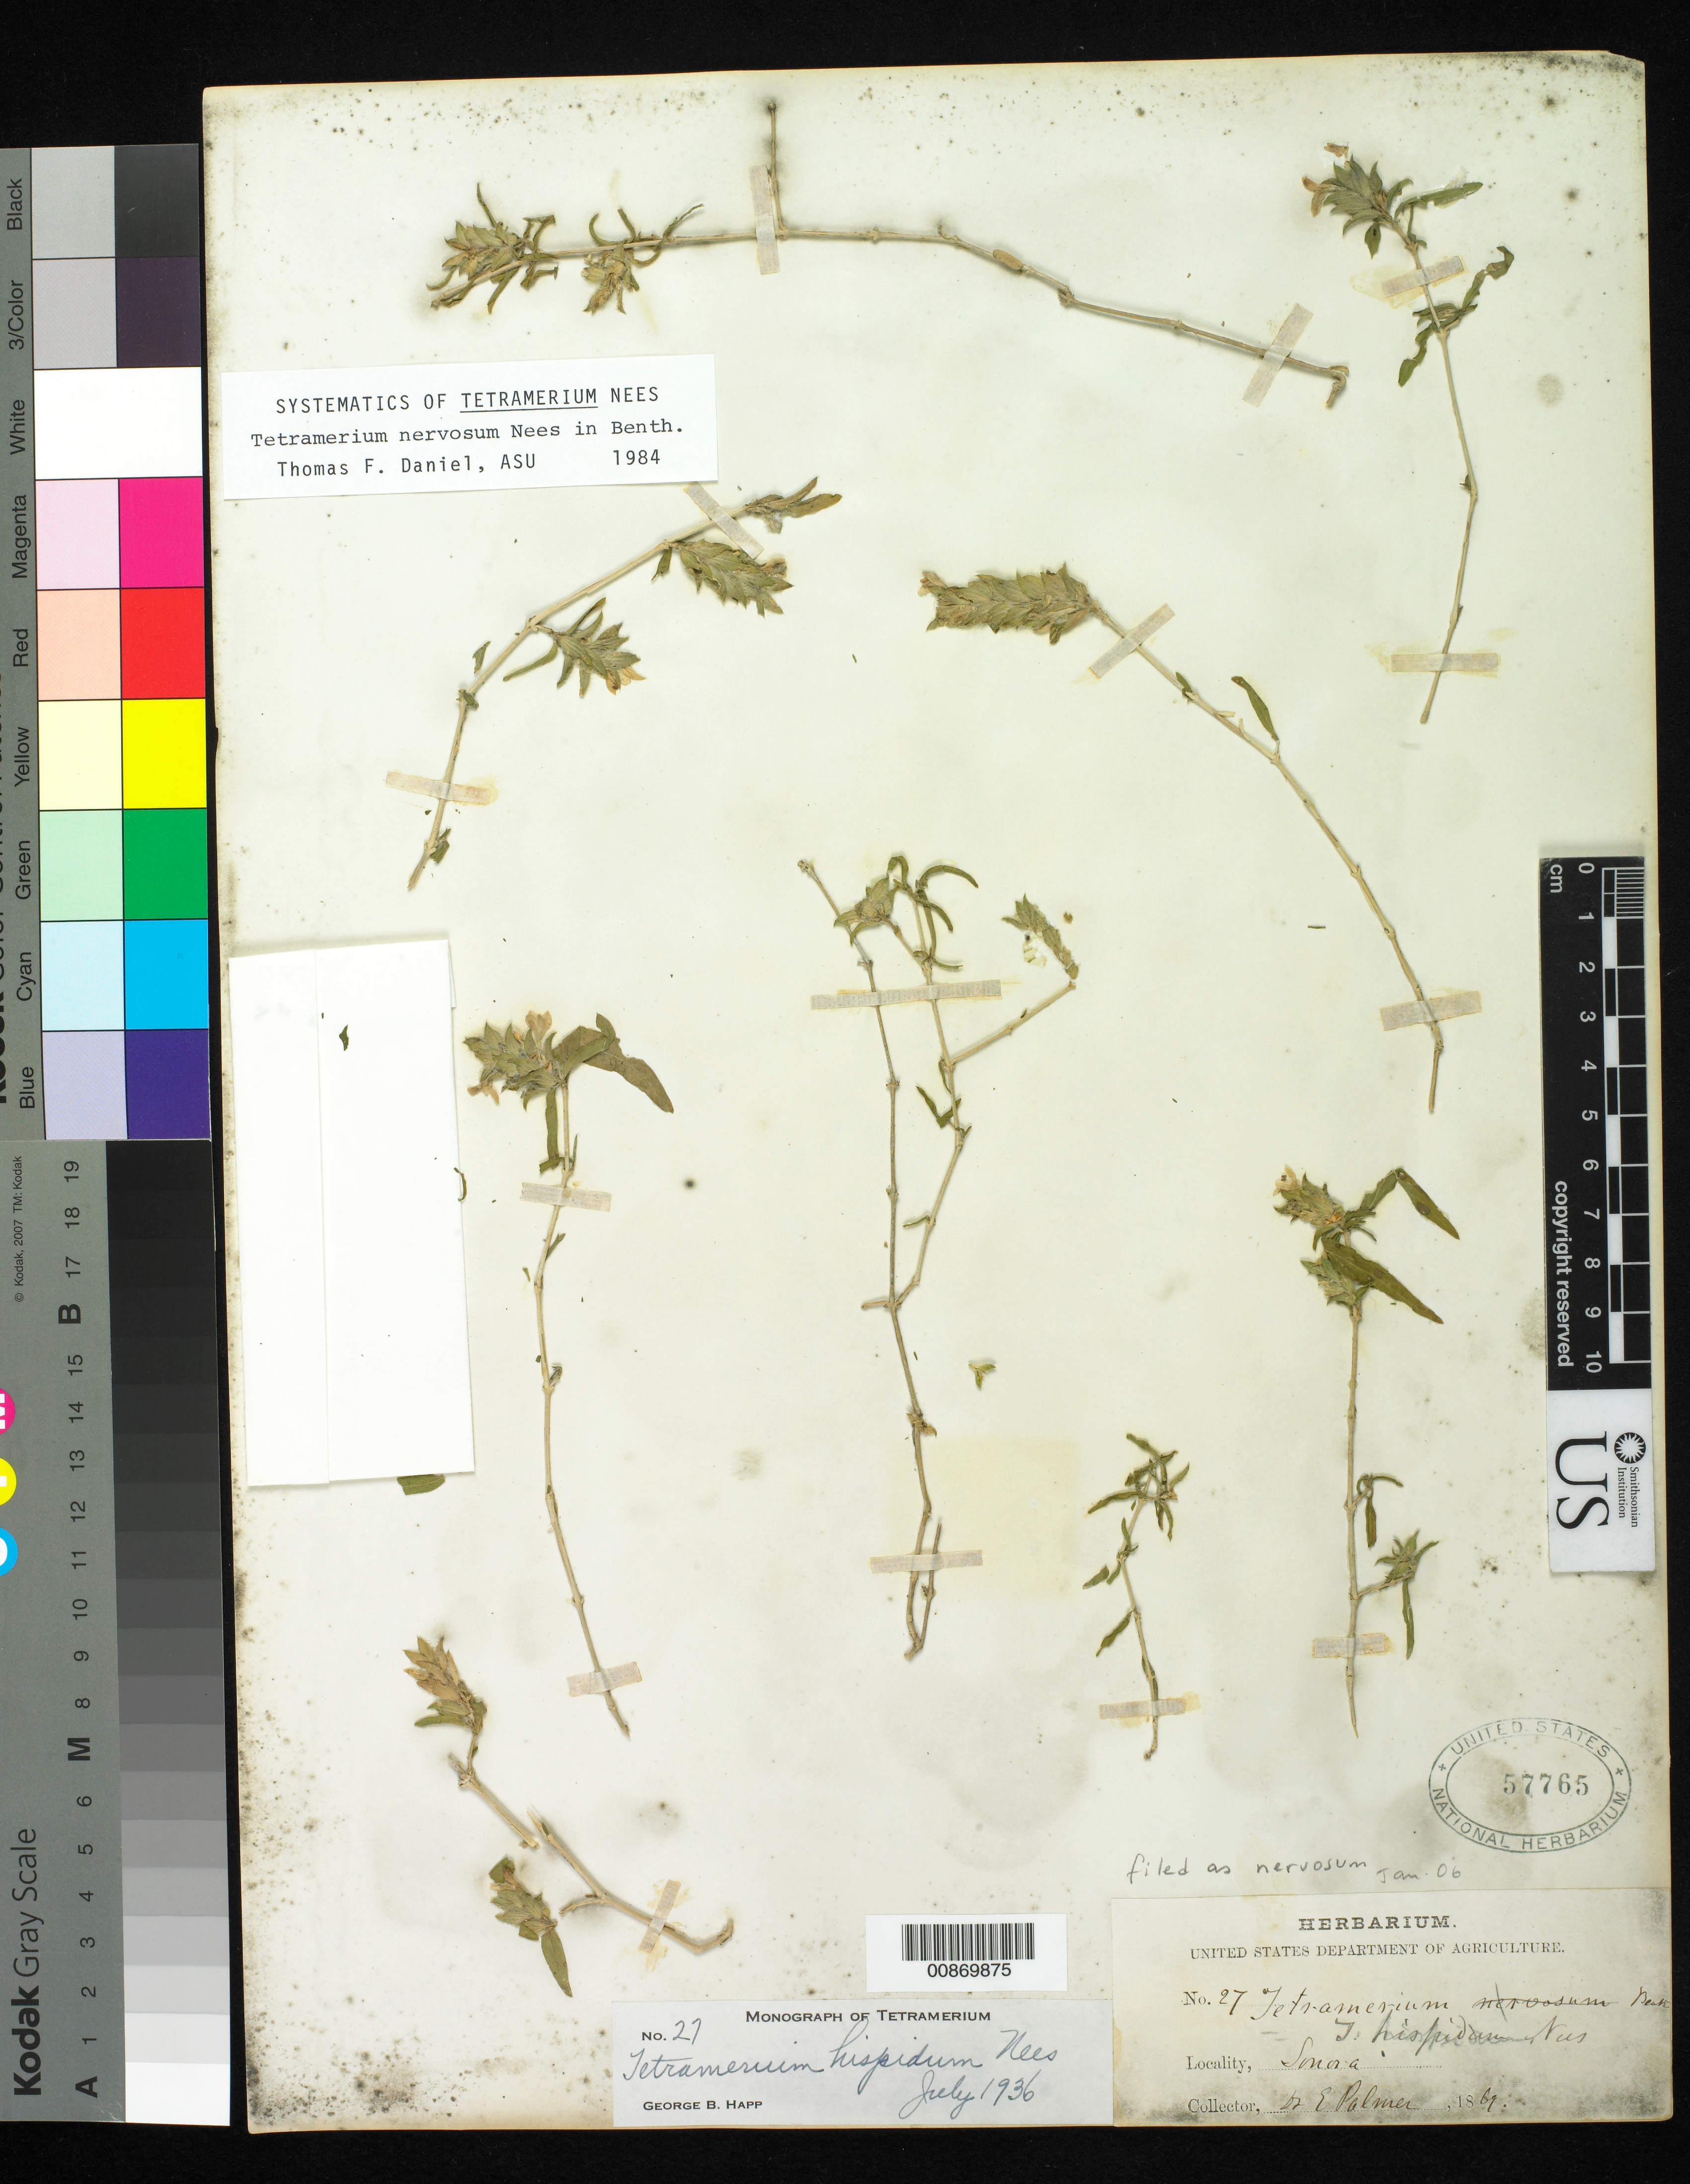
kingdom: Plantae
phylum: Tracheophyta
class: Magnoliopsida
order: Lamiales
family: Acanthaceae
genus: Tetramerium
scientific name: Tetramerium nervosum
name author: Nees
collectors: E. Palmer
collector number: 27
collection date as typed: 1869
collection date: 1869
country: Mexico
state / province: Sonora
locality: Sonora.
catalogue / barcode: US 57765